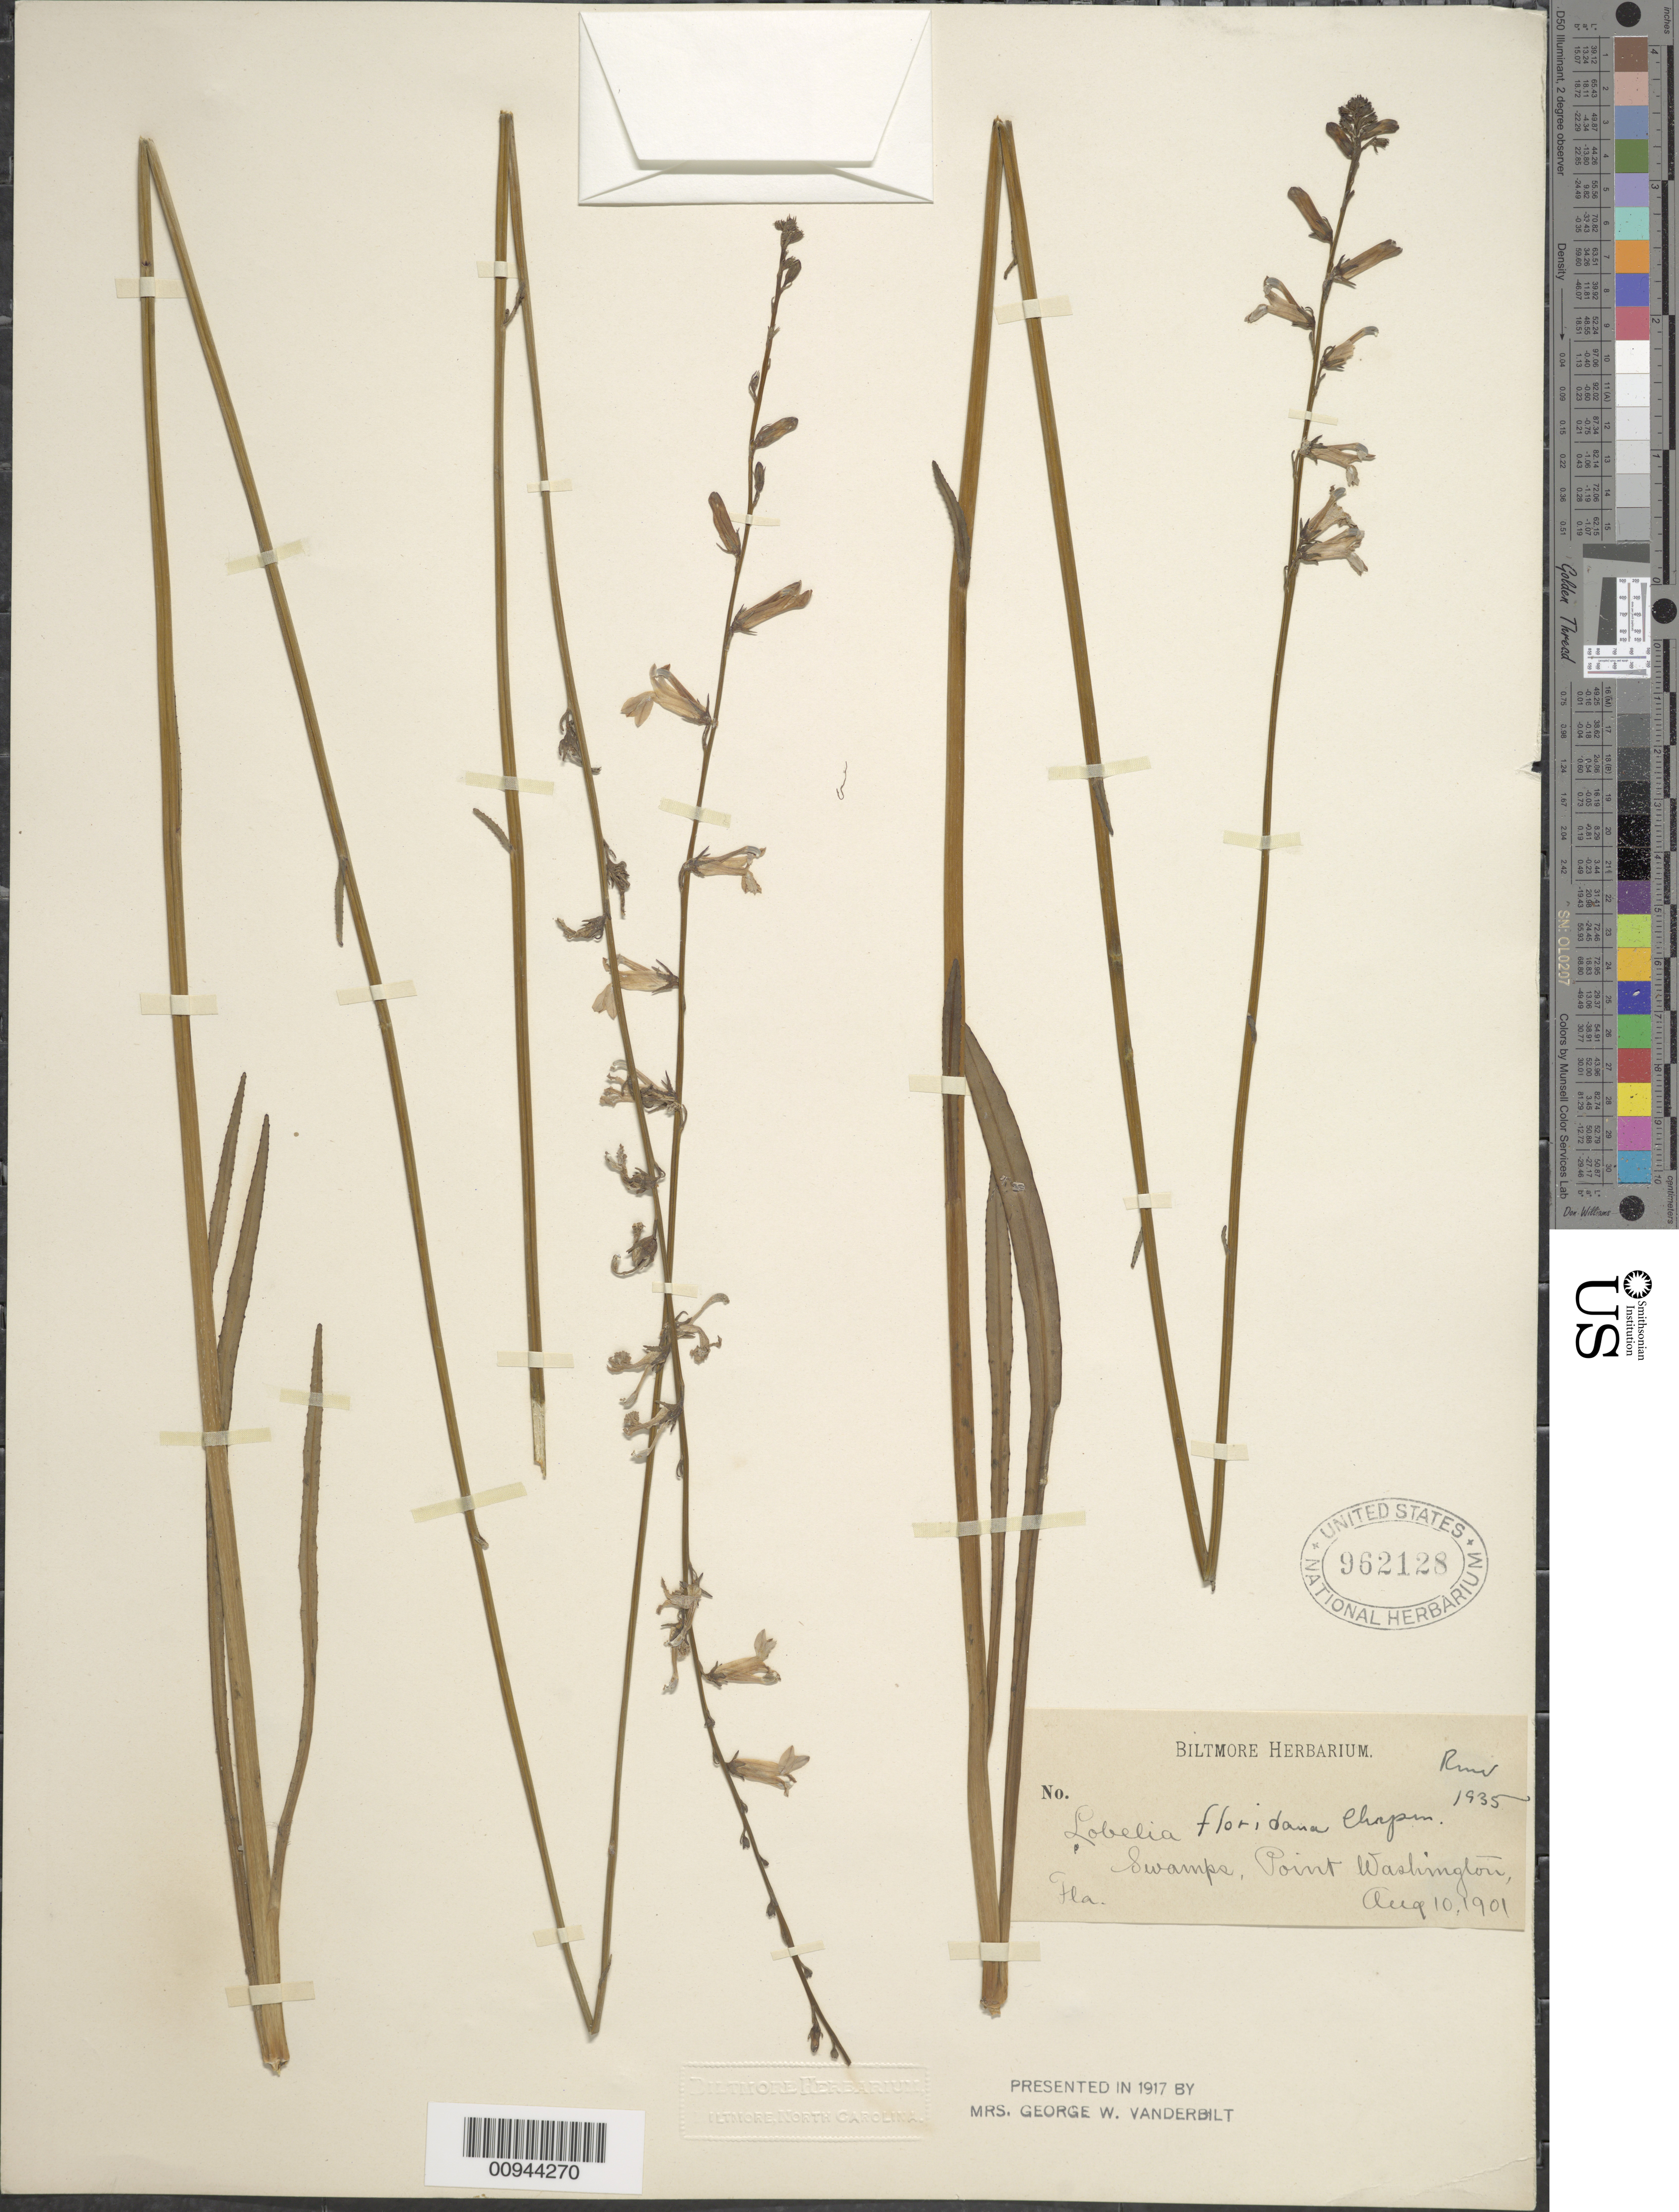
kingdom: Plantae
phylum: Tracheophyta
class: Magnoliopsida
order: Asterales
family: Campanulaceae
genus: Lobelia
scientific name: Lobelia floridana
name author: Chapm.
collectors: ex herb. Biltmore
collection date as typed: Aug. 10, 1901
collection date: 1901-08-10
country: United States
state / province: Florida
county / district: Walton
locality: Point Washington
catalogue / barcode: US 962128